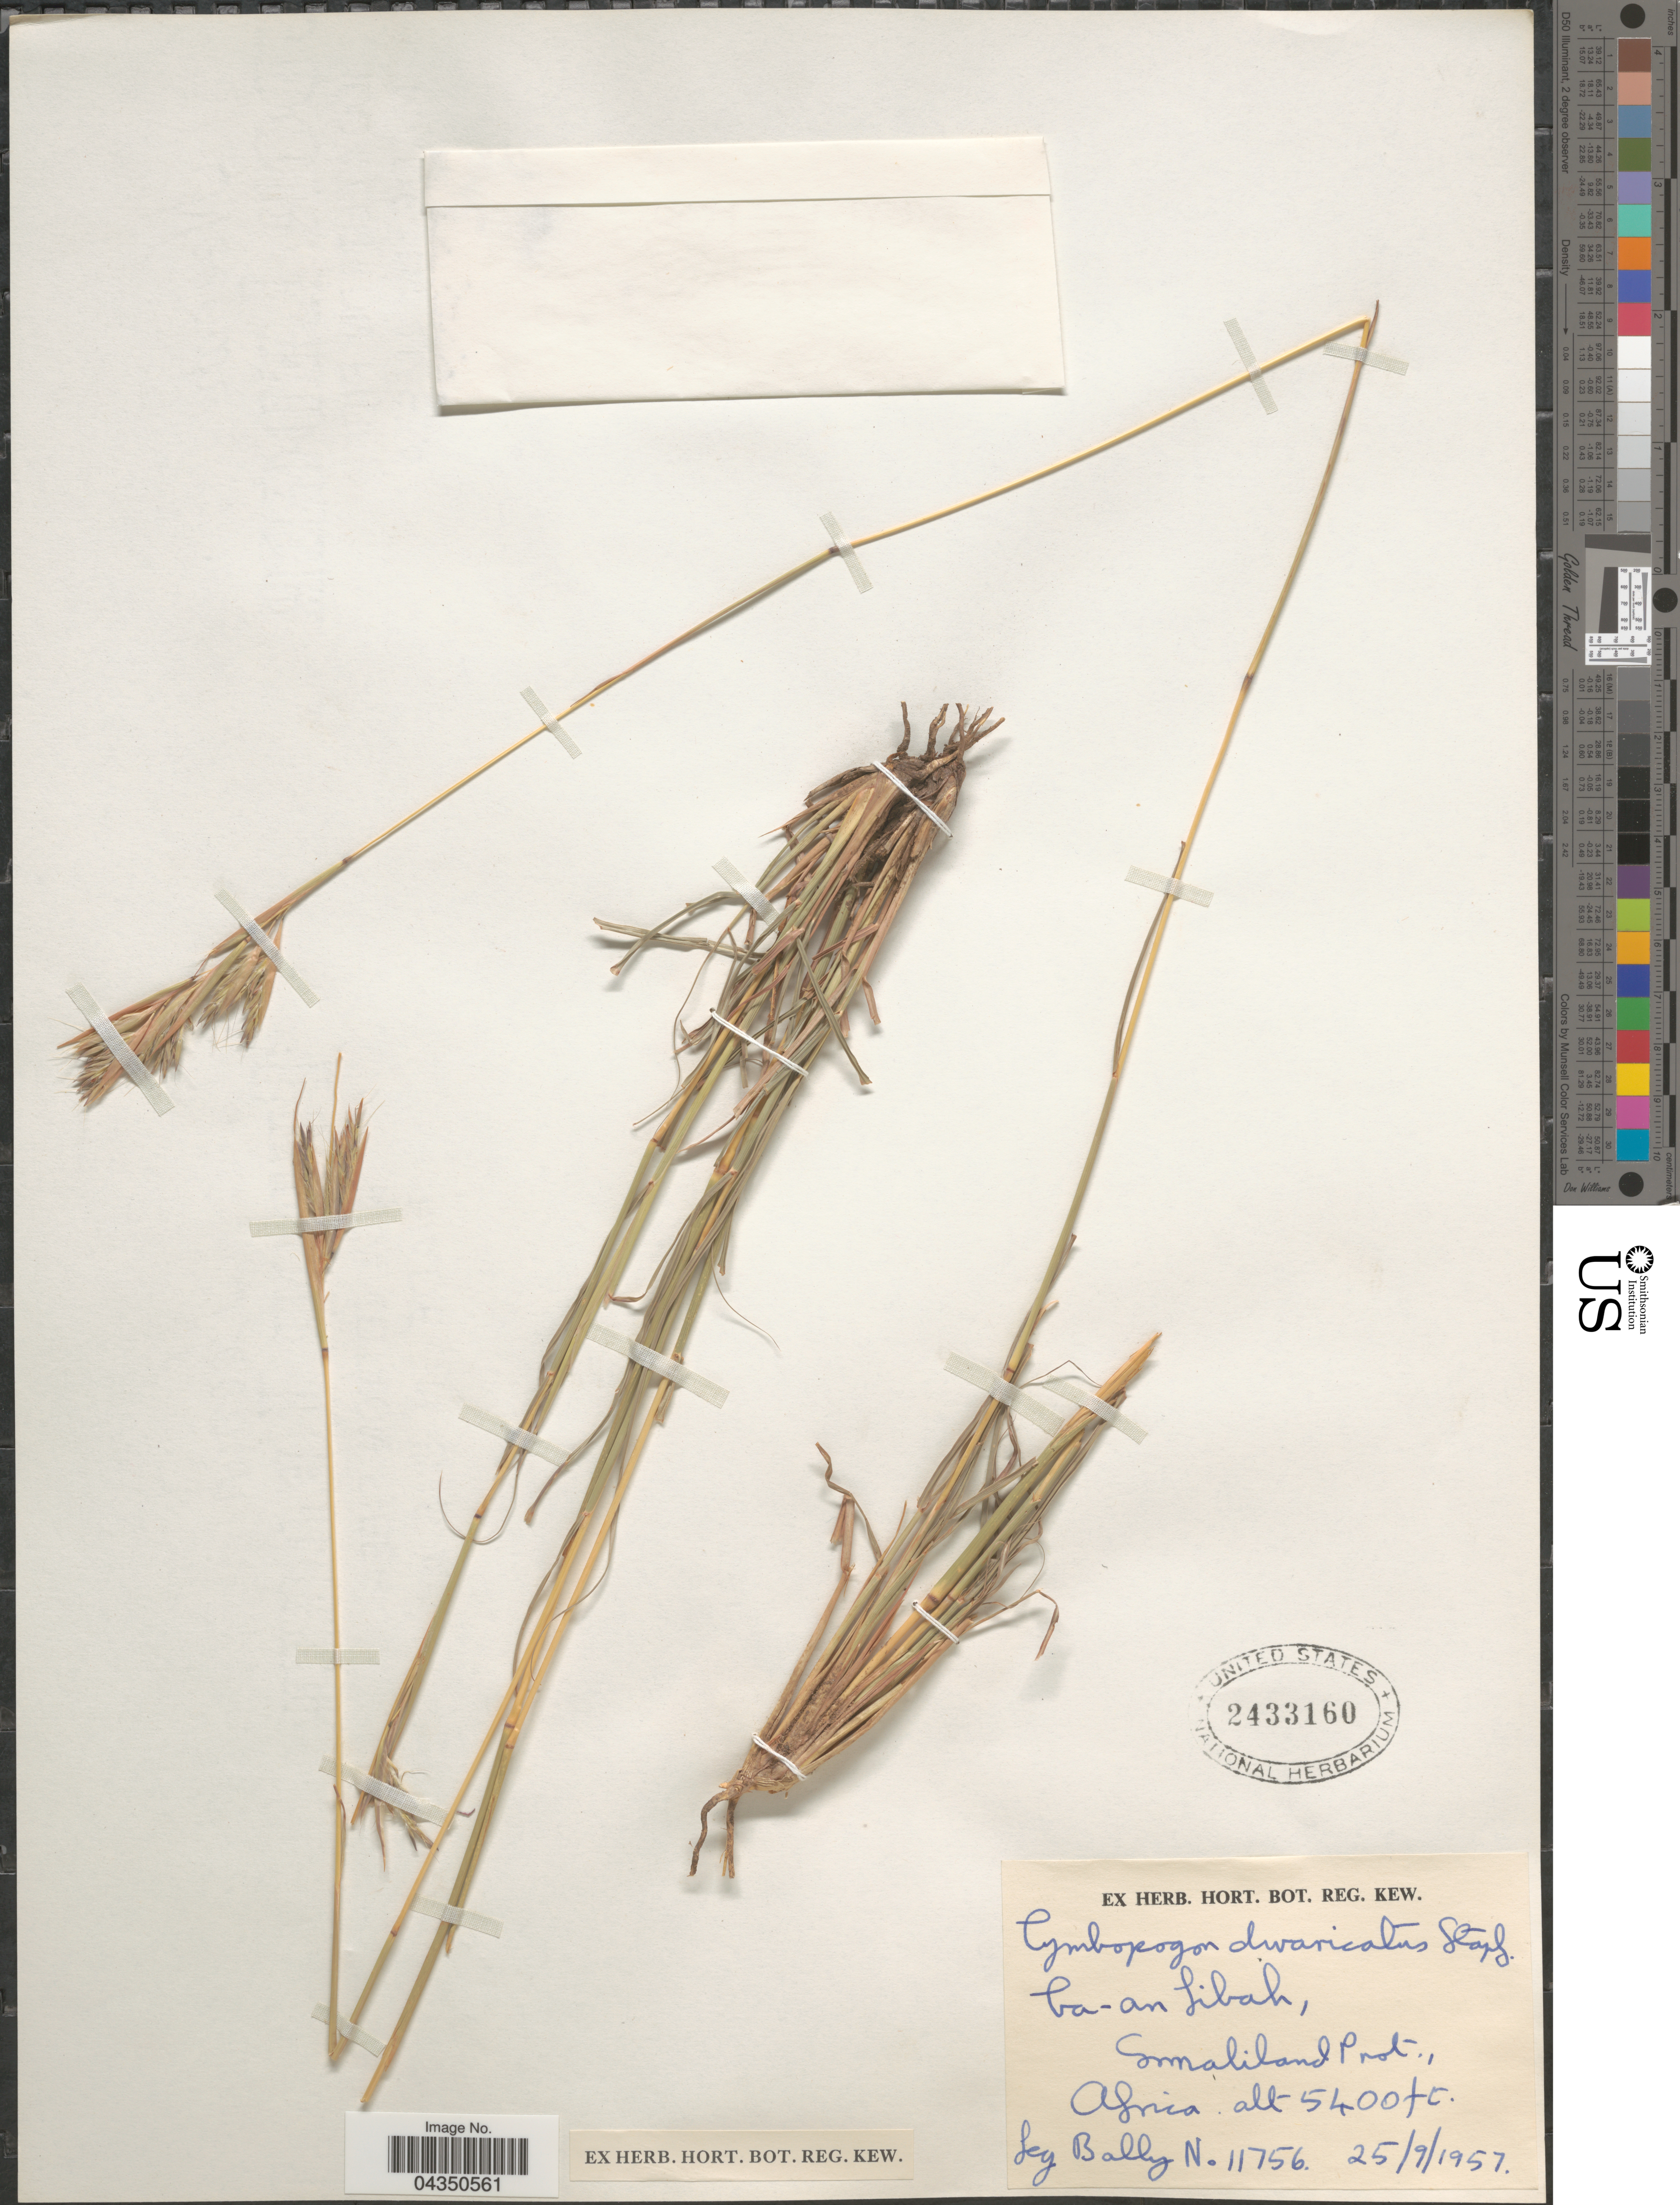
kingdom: Plantae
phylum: Tracheophyta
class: Liliopsida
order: Poales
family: Poaceae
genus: Cymbopogon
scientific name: Cymbopogon commutatus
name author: (Steud.) Stapf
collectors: -. Bally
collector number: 11756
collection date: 1957-09-25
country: Somalia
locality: Ca-an Libah, Somaliland Prot., Africa.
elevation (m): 1646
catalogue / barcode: US 2433160